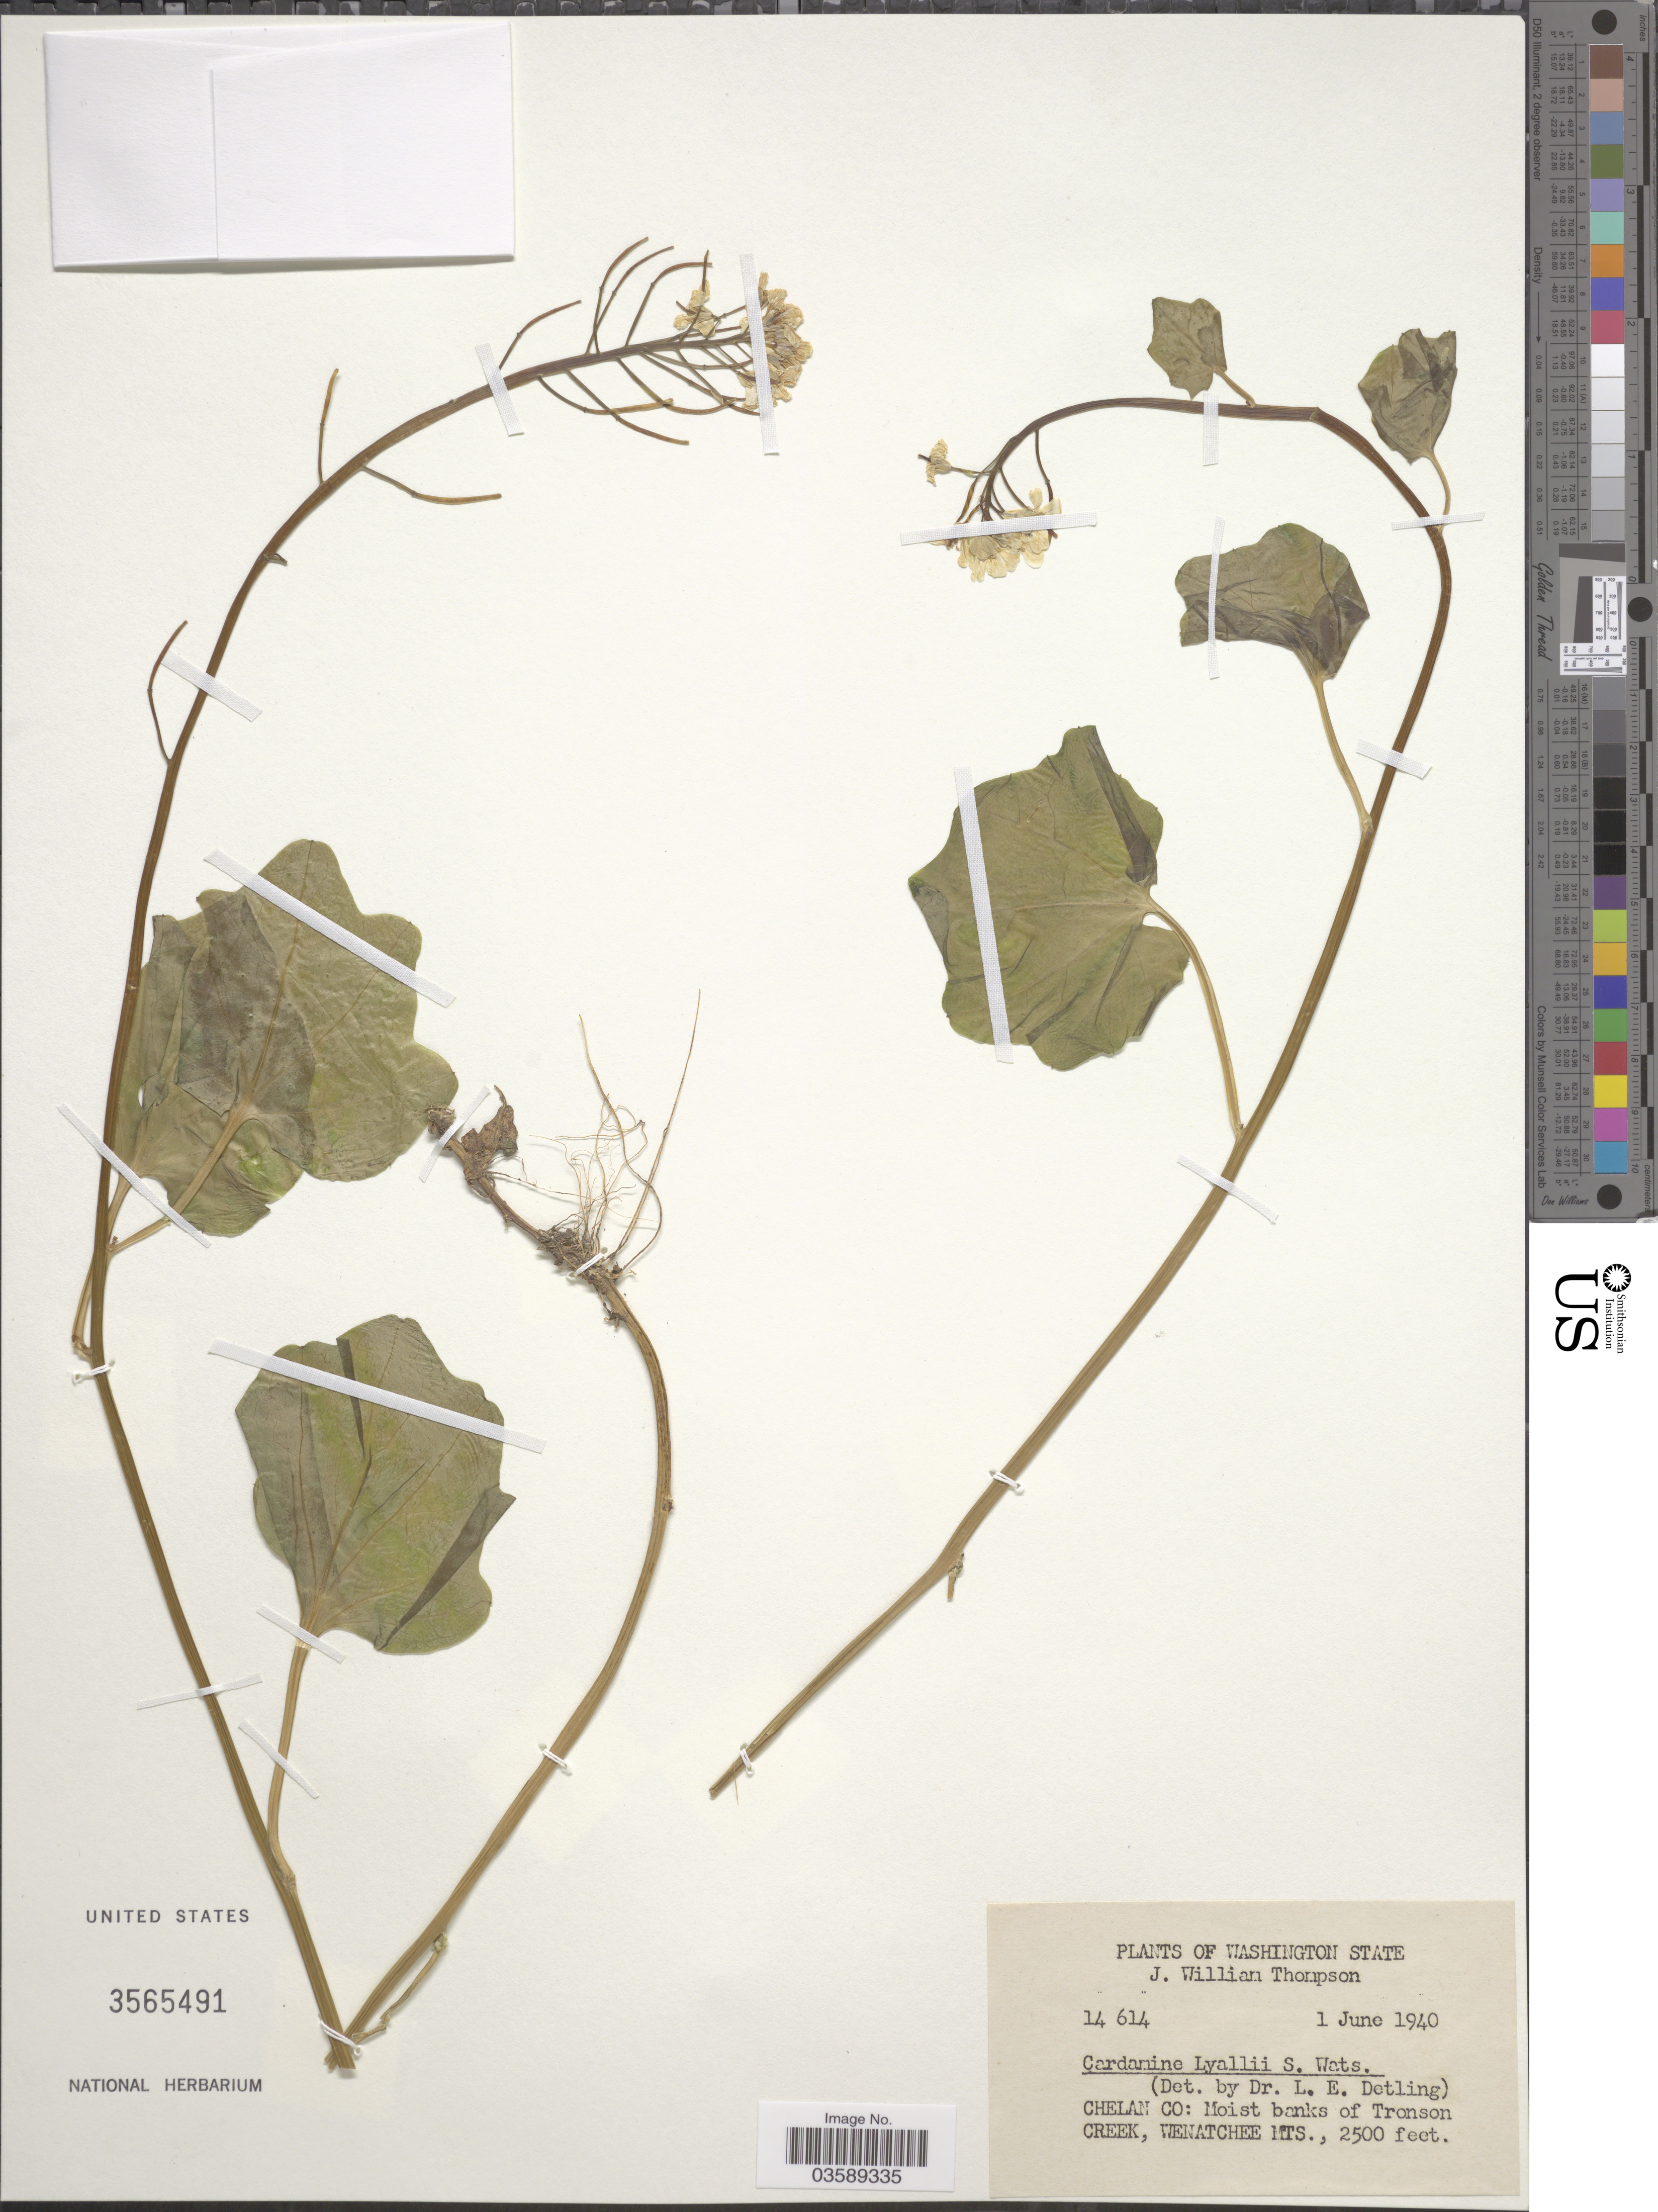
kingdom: Plantae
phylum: Tracheophyta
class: Magnoliopsida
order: Brassicales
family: Brassicaceae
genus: Cardamine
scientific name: Cardamine lyallii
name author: S. Watson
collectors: J. W. Thompson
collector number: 14614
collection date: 1940-06-01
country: United States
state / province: Washington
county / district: Chelan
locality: Chelan Co: Moist banks of Tronson Creek, Wenatchee Mts.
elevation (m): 762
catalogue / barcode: US 3565491